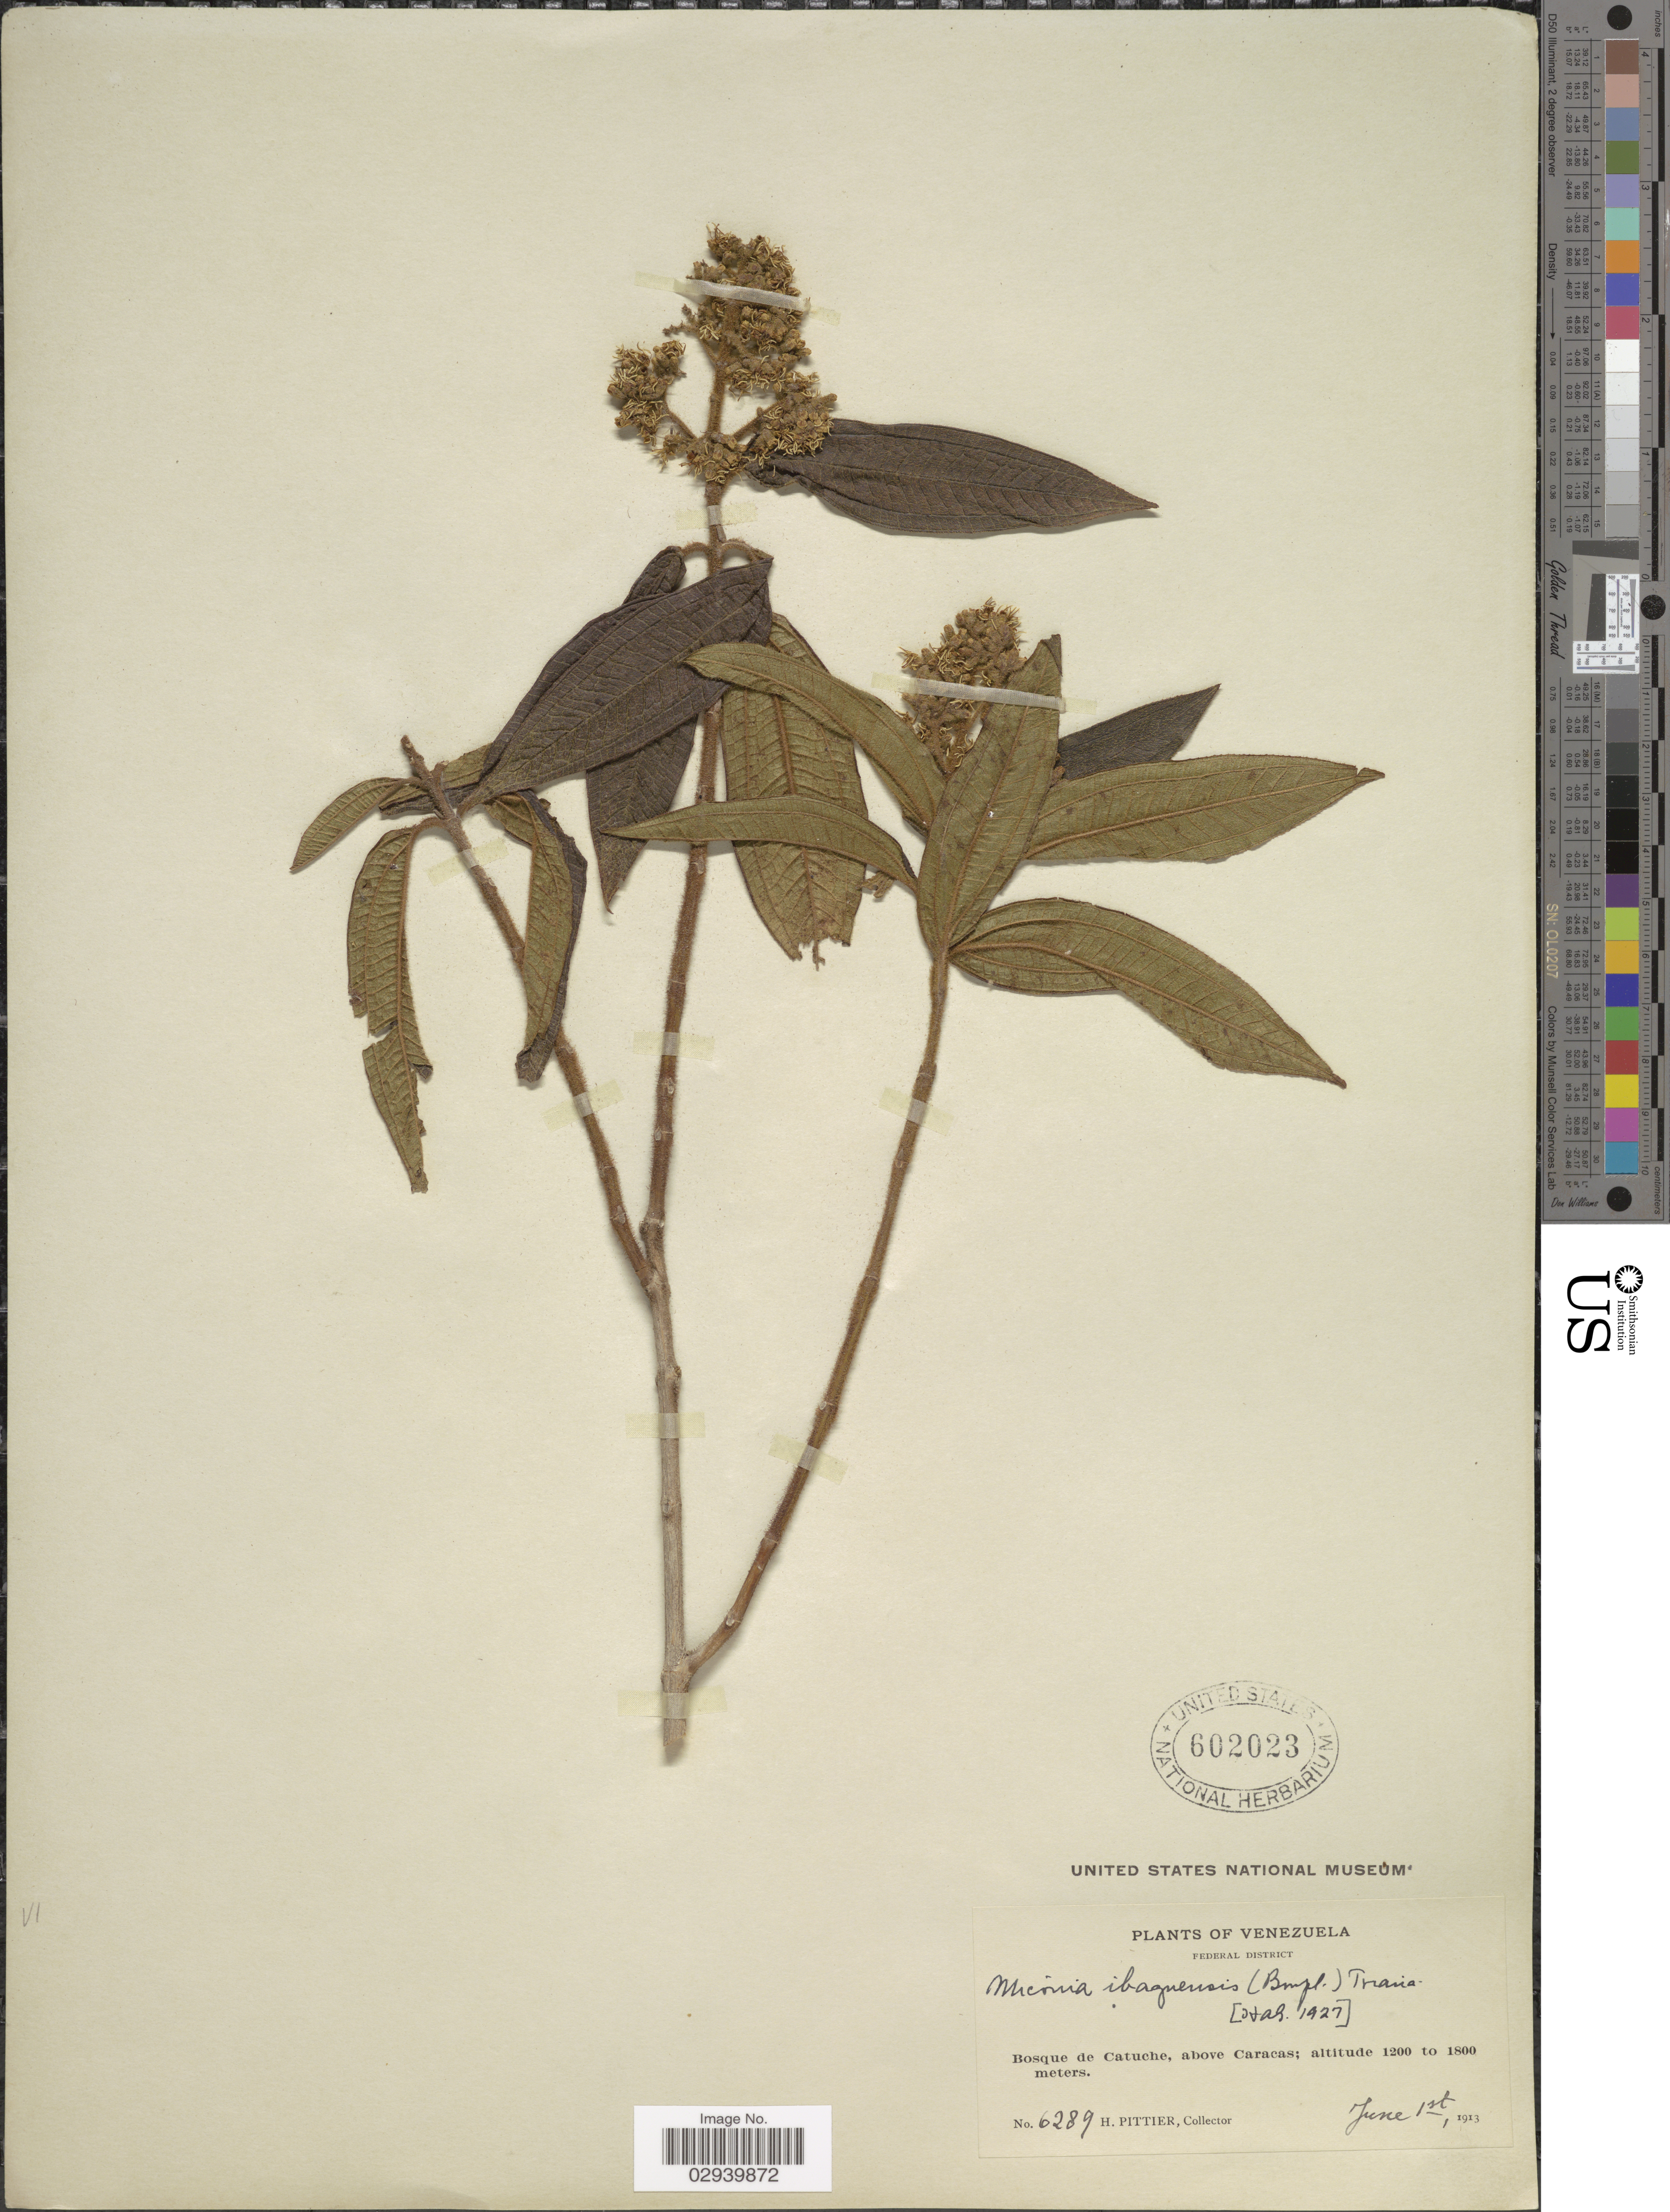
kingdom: Plantae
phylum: Tracheophyta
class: Magnoliopsida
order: Myrtales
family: Melastomataceae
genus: Miconia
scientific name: Miconia ibaguensis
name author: (Bonpl.) Triana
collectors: H. F. Pittier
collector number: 6289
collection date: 1913-06-01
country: Venezuela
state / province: Distrito Federal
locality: Federal District. Bosque de Catuche, above Caracas.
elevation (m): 1200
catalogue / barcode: US 602023